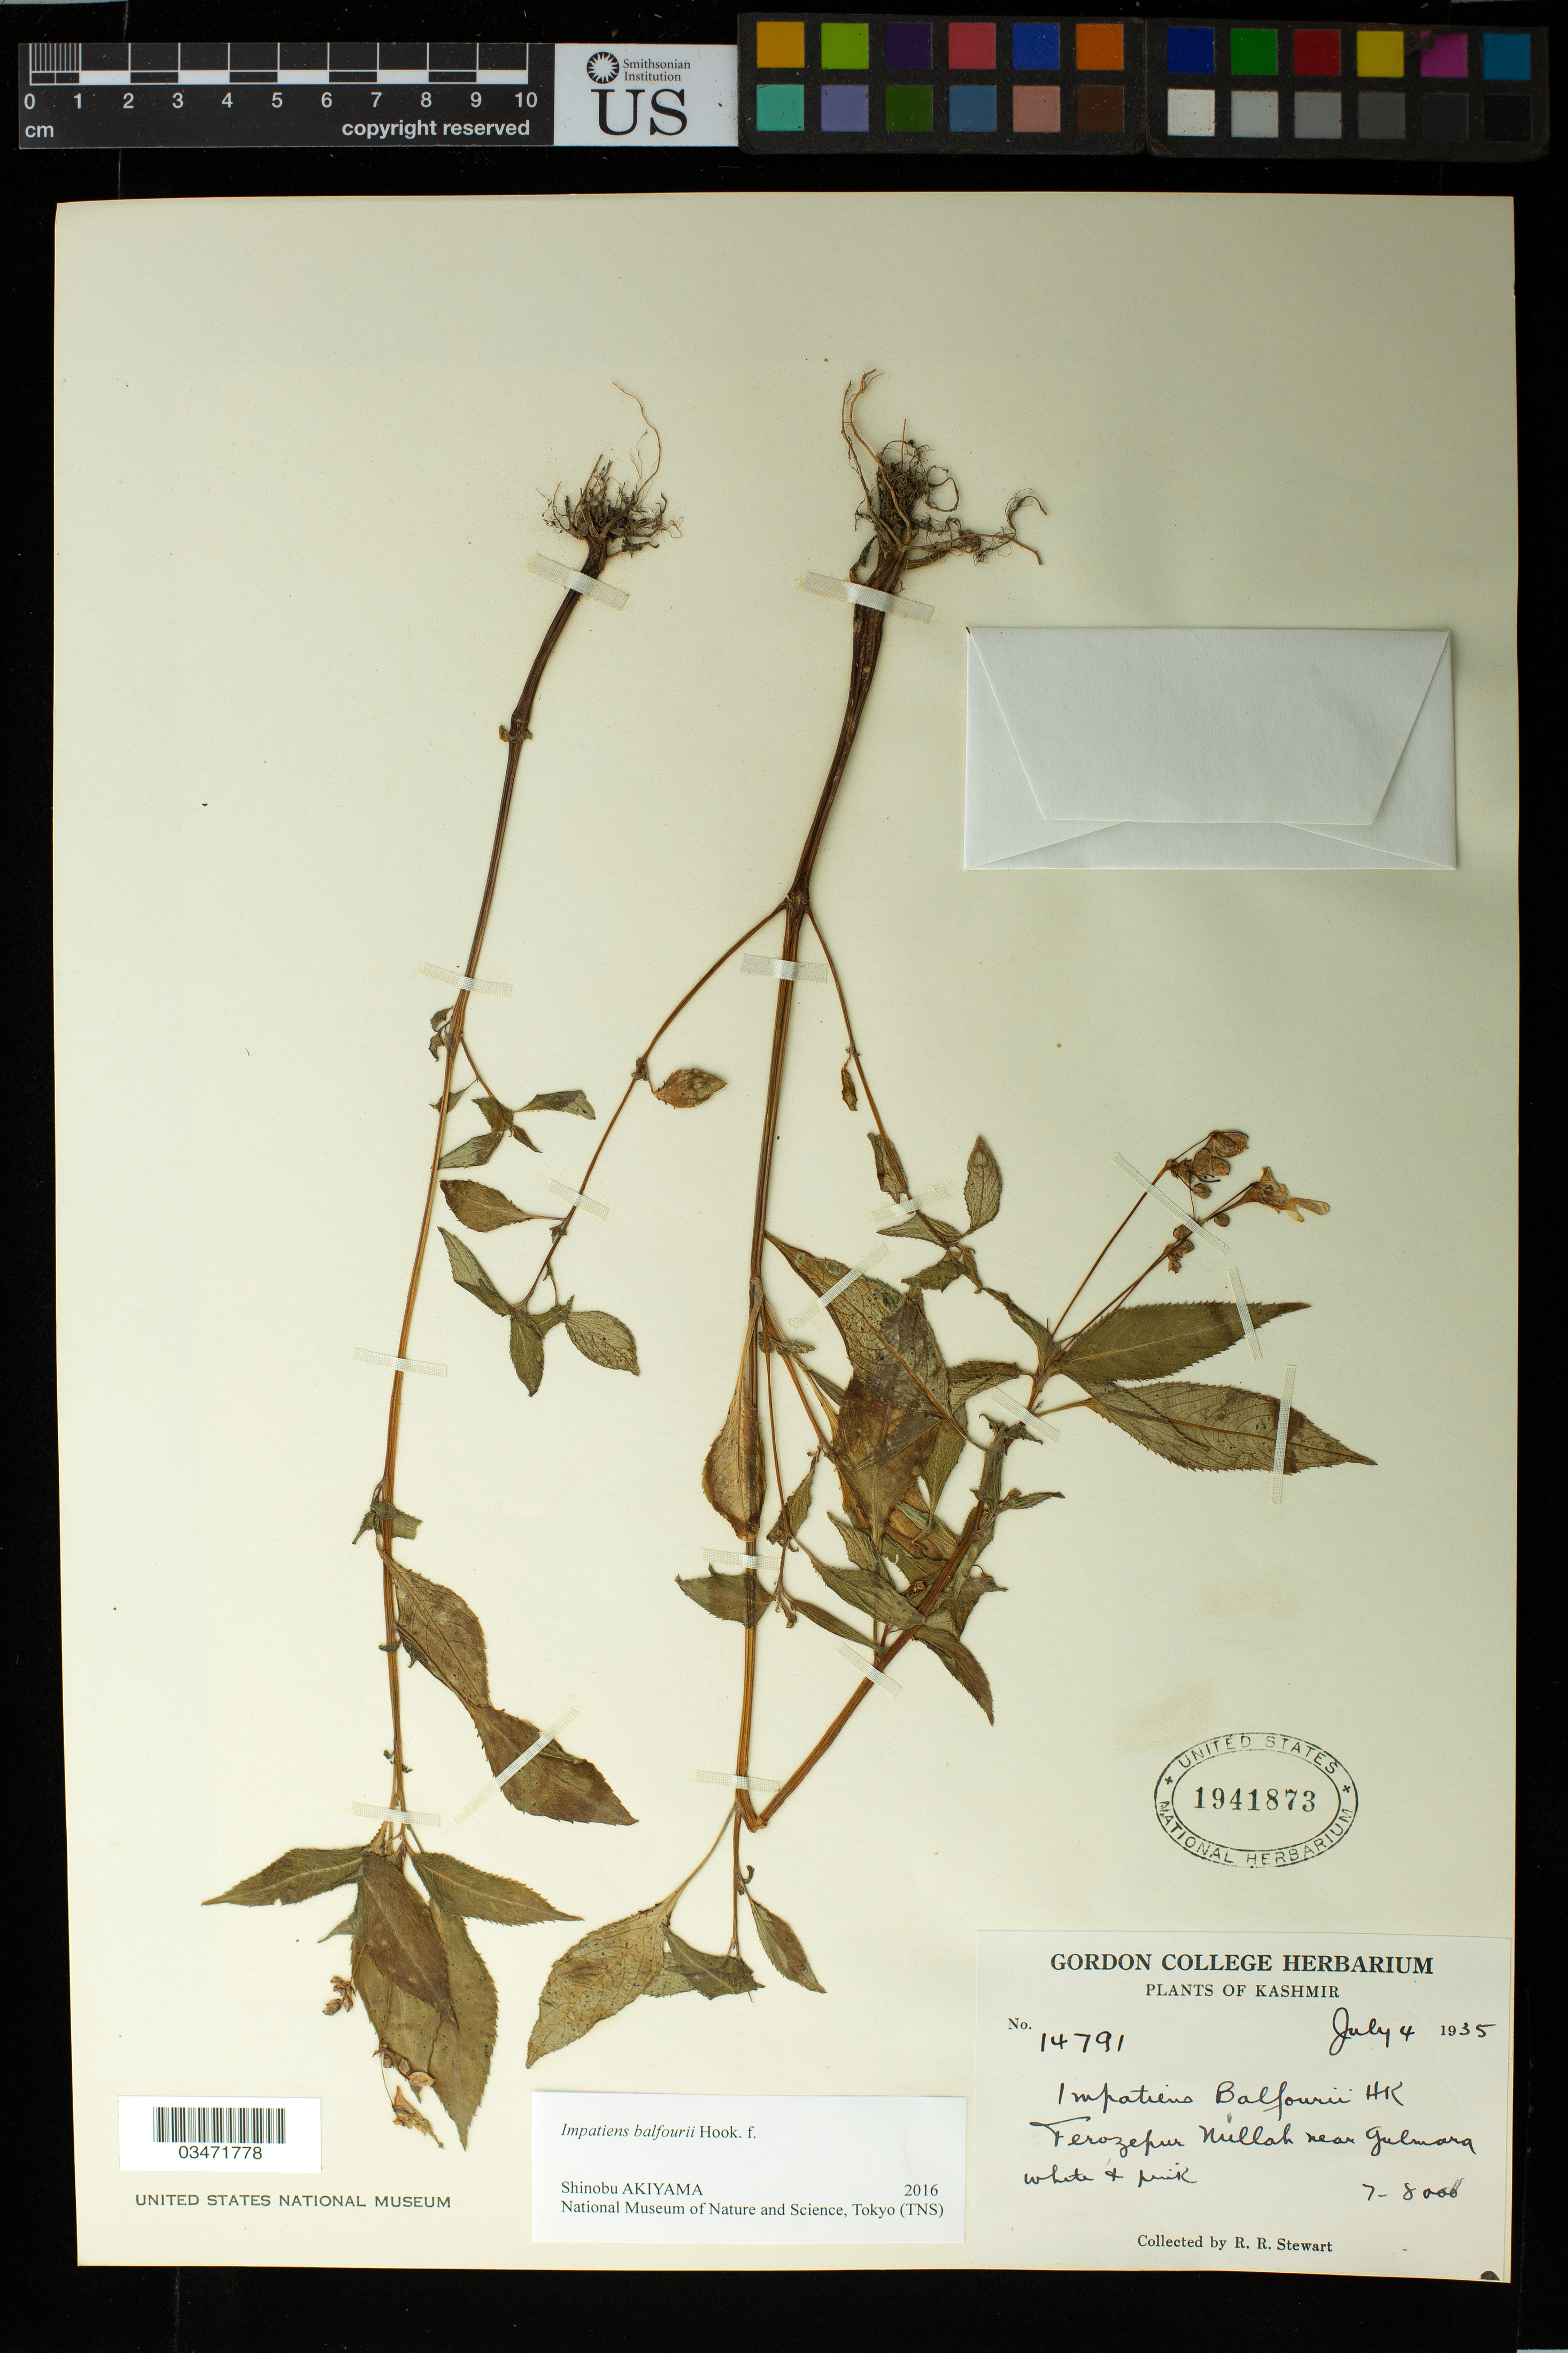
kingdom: Plantae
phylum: Tracheophyta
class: Magnoliopsida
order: Ericales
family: Balsaminaceae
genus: Impatiens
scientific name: Impatiens balfourii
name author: Hook. f.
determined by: Akiyama, Shinobu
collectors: R. R. Stewart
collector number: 14791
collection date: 1935-07-04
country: India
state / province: Punjab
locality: Kashmir, Ferozepur Mullah near Gulmara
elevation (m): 2134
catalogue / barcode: US 1941873